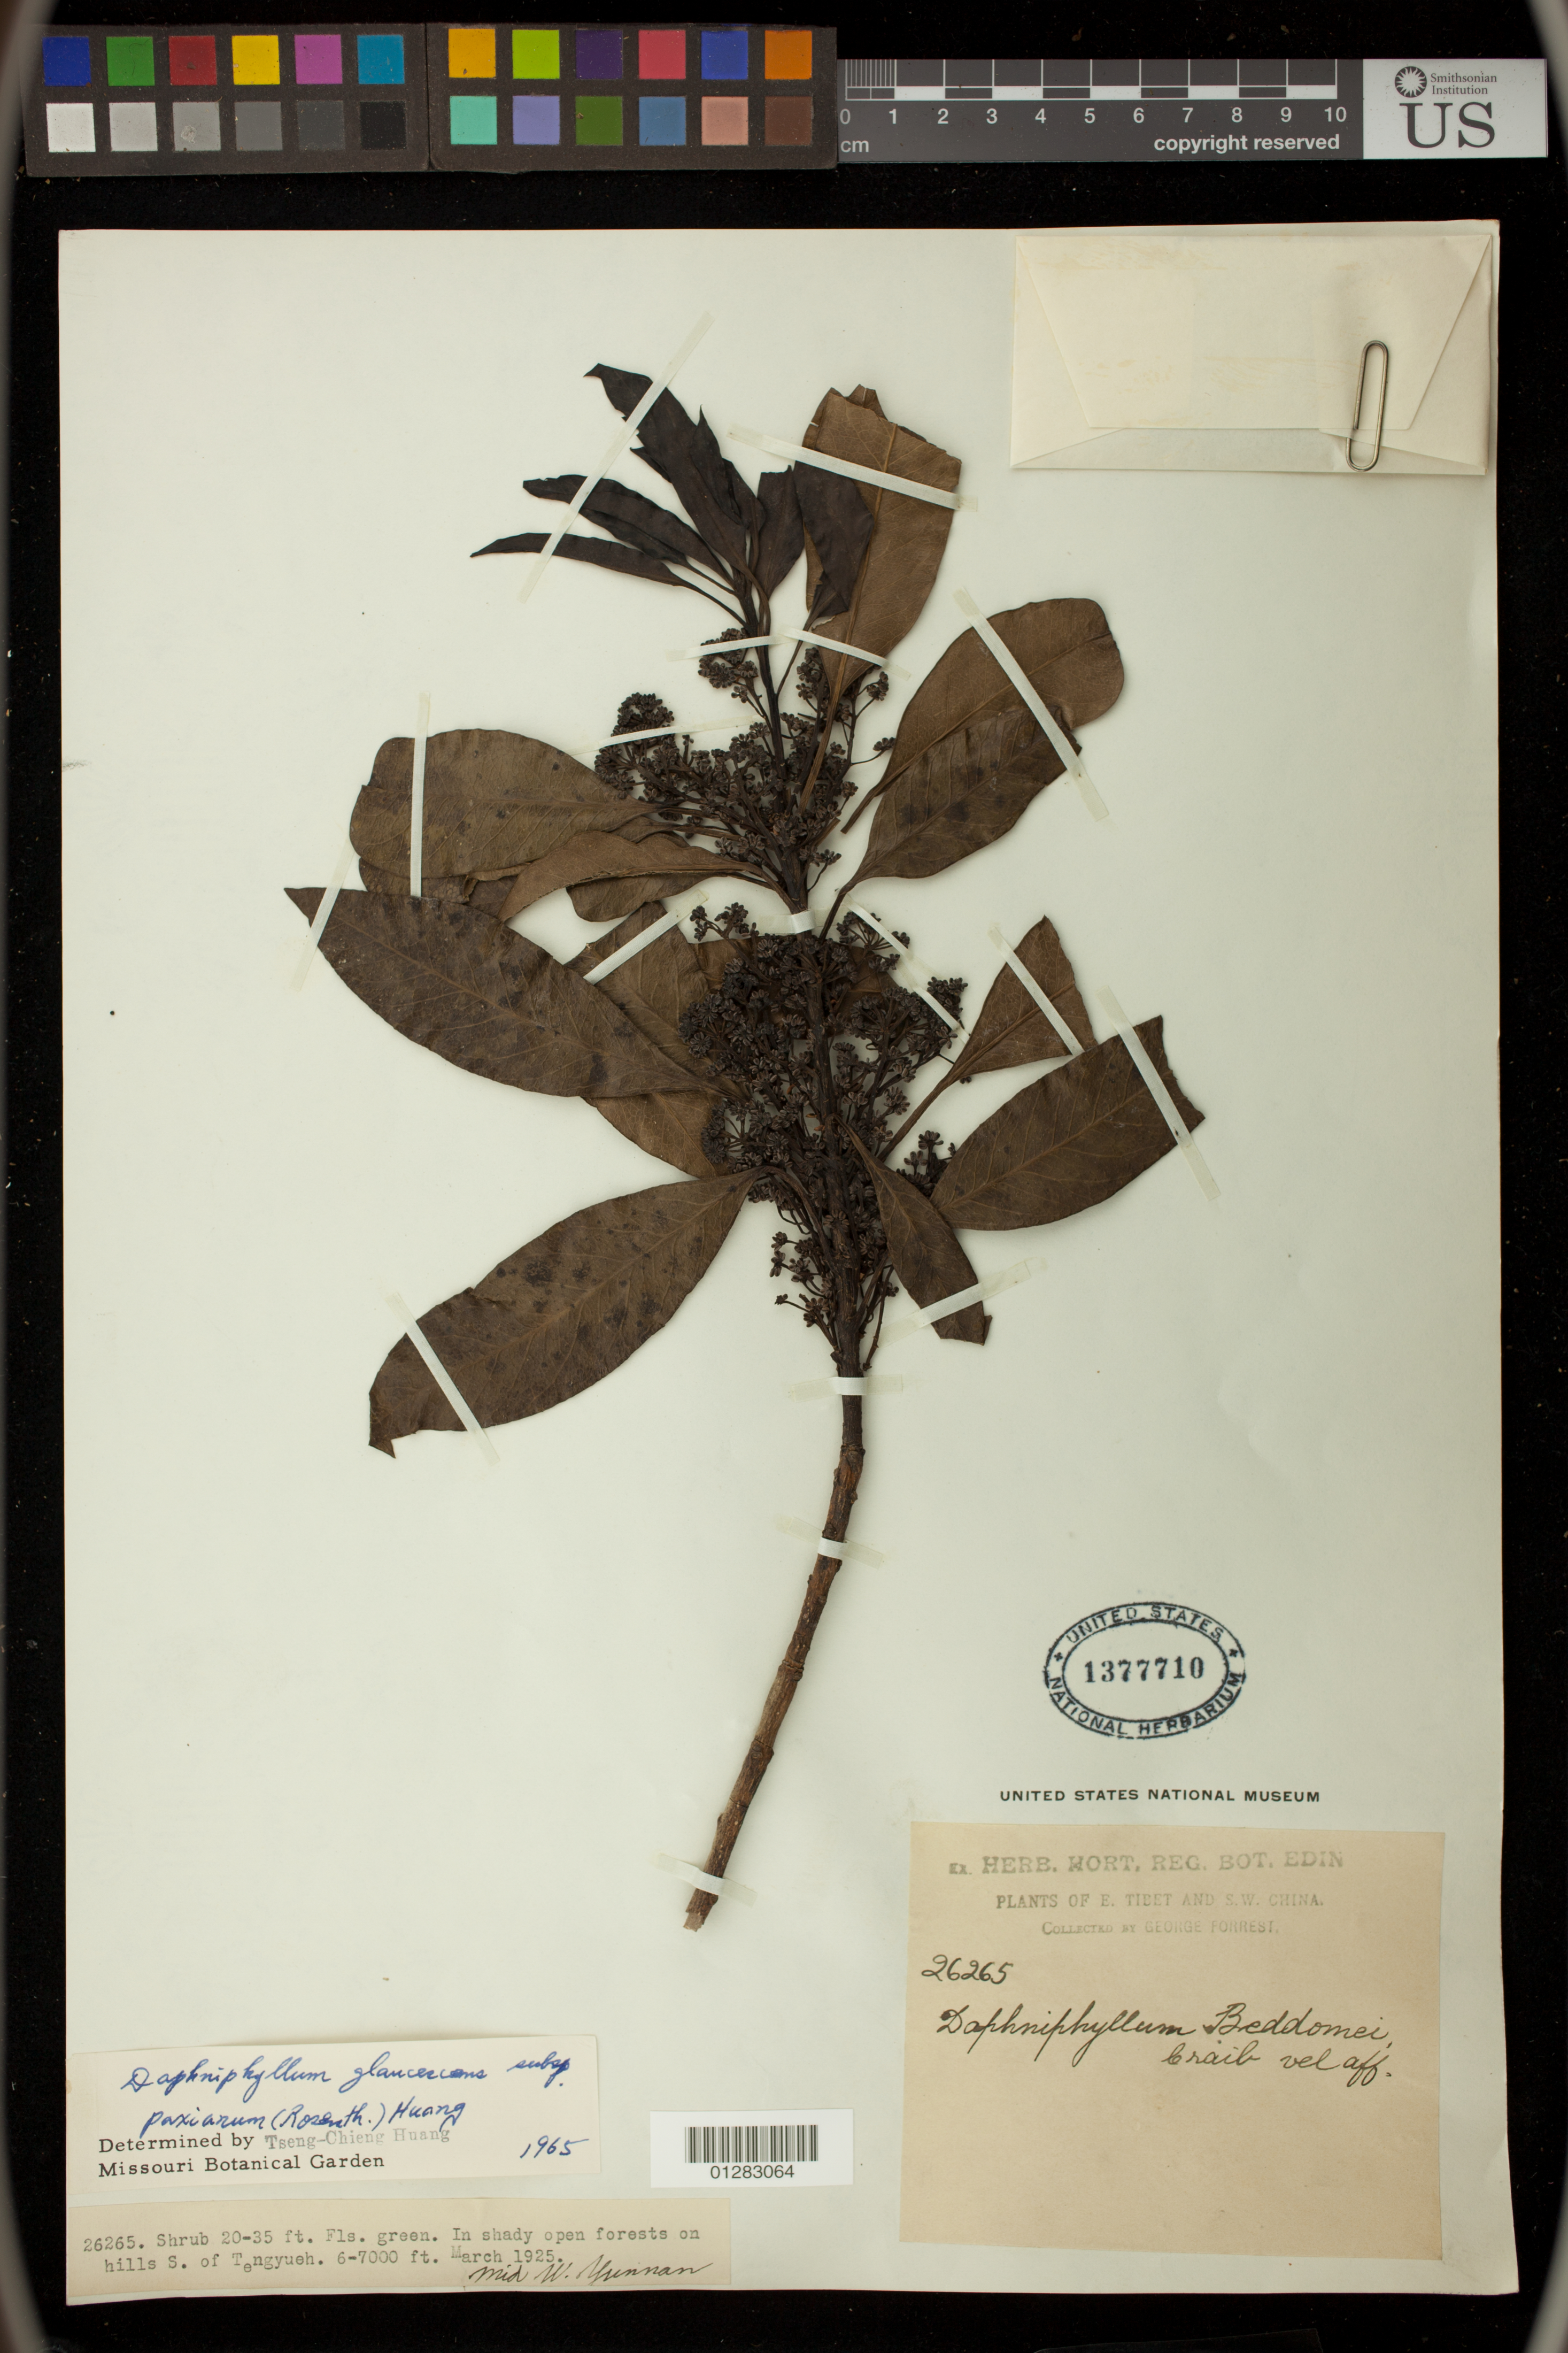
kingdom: Plantae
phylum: Tracheophyta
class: Magnoliopsida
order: Saxifragales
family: Daphniphyllaceae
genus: Daphniphyllum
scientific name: Daphniphyllum glaucescens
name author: Blume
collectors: G. Forrest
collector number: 26265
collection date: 1925-03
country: China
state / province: Yunnan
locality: Open forest on hills S. of Tengyueh, Mid. W. Yunnan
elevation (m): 1829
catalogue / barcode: US 1377710